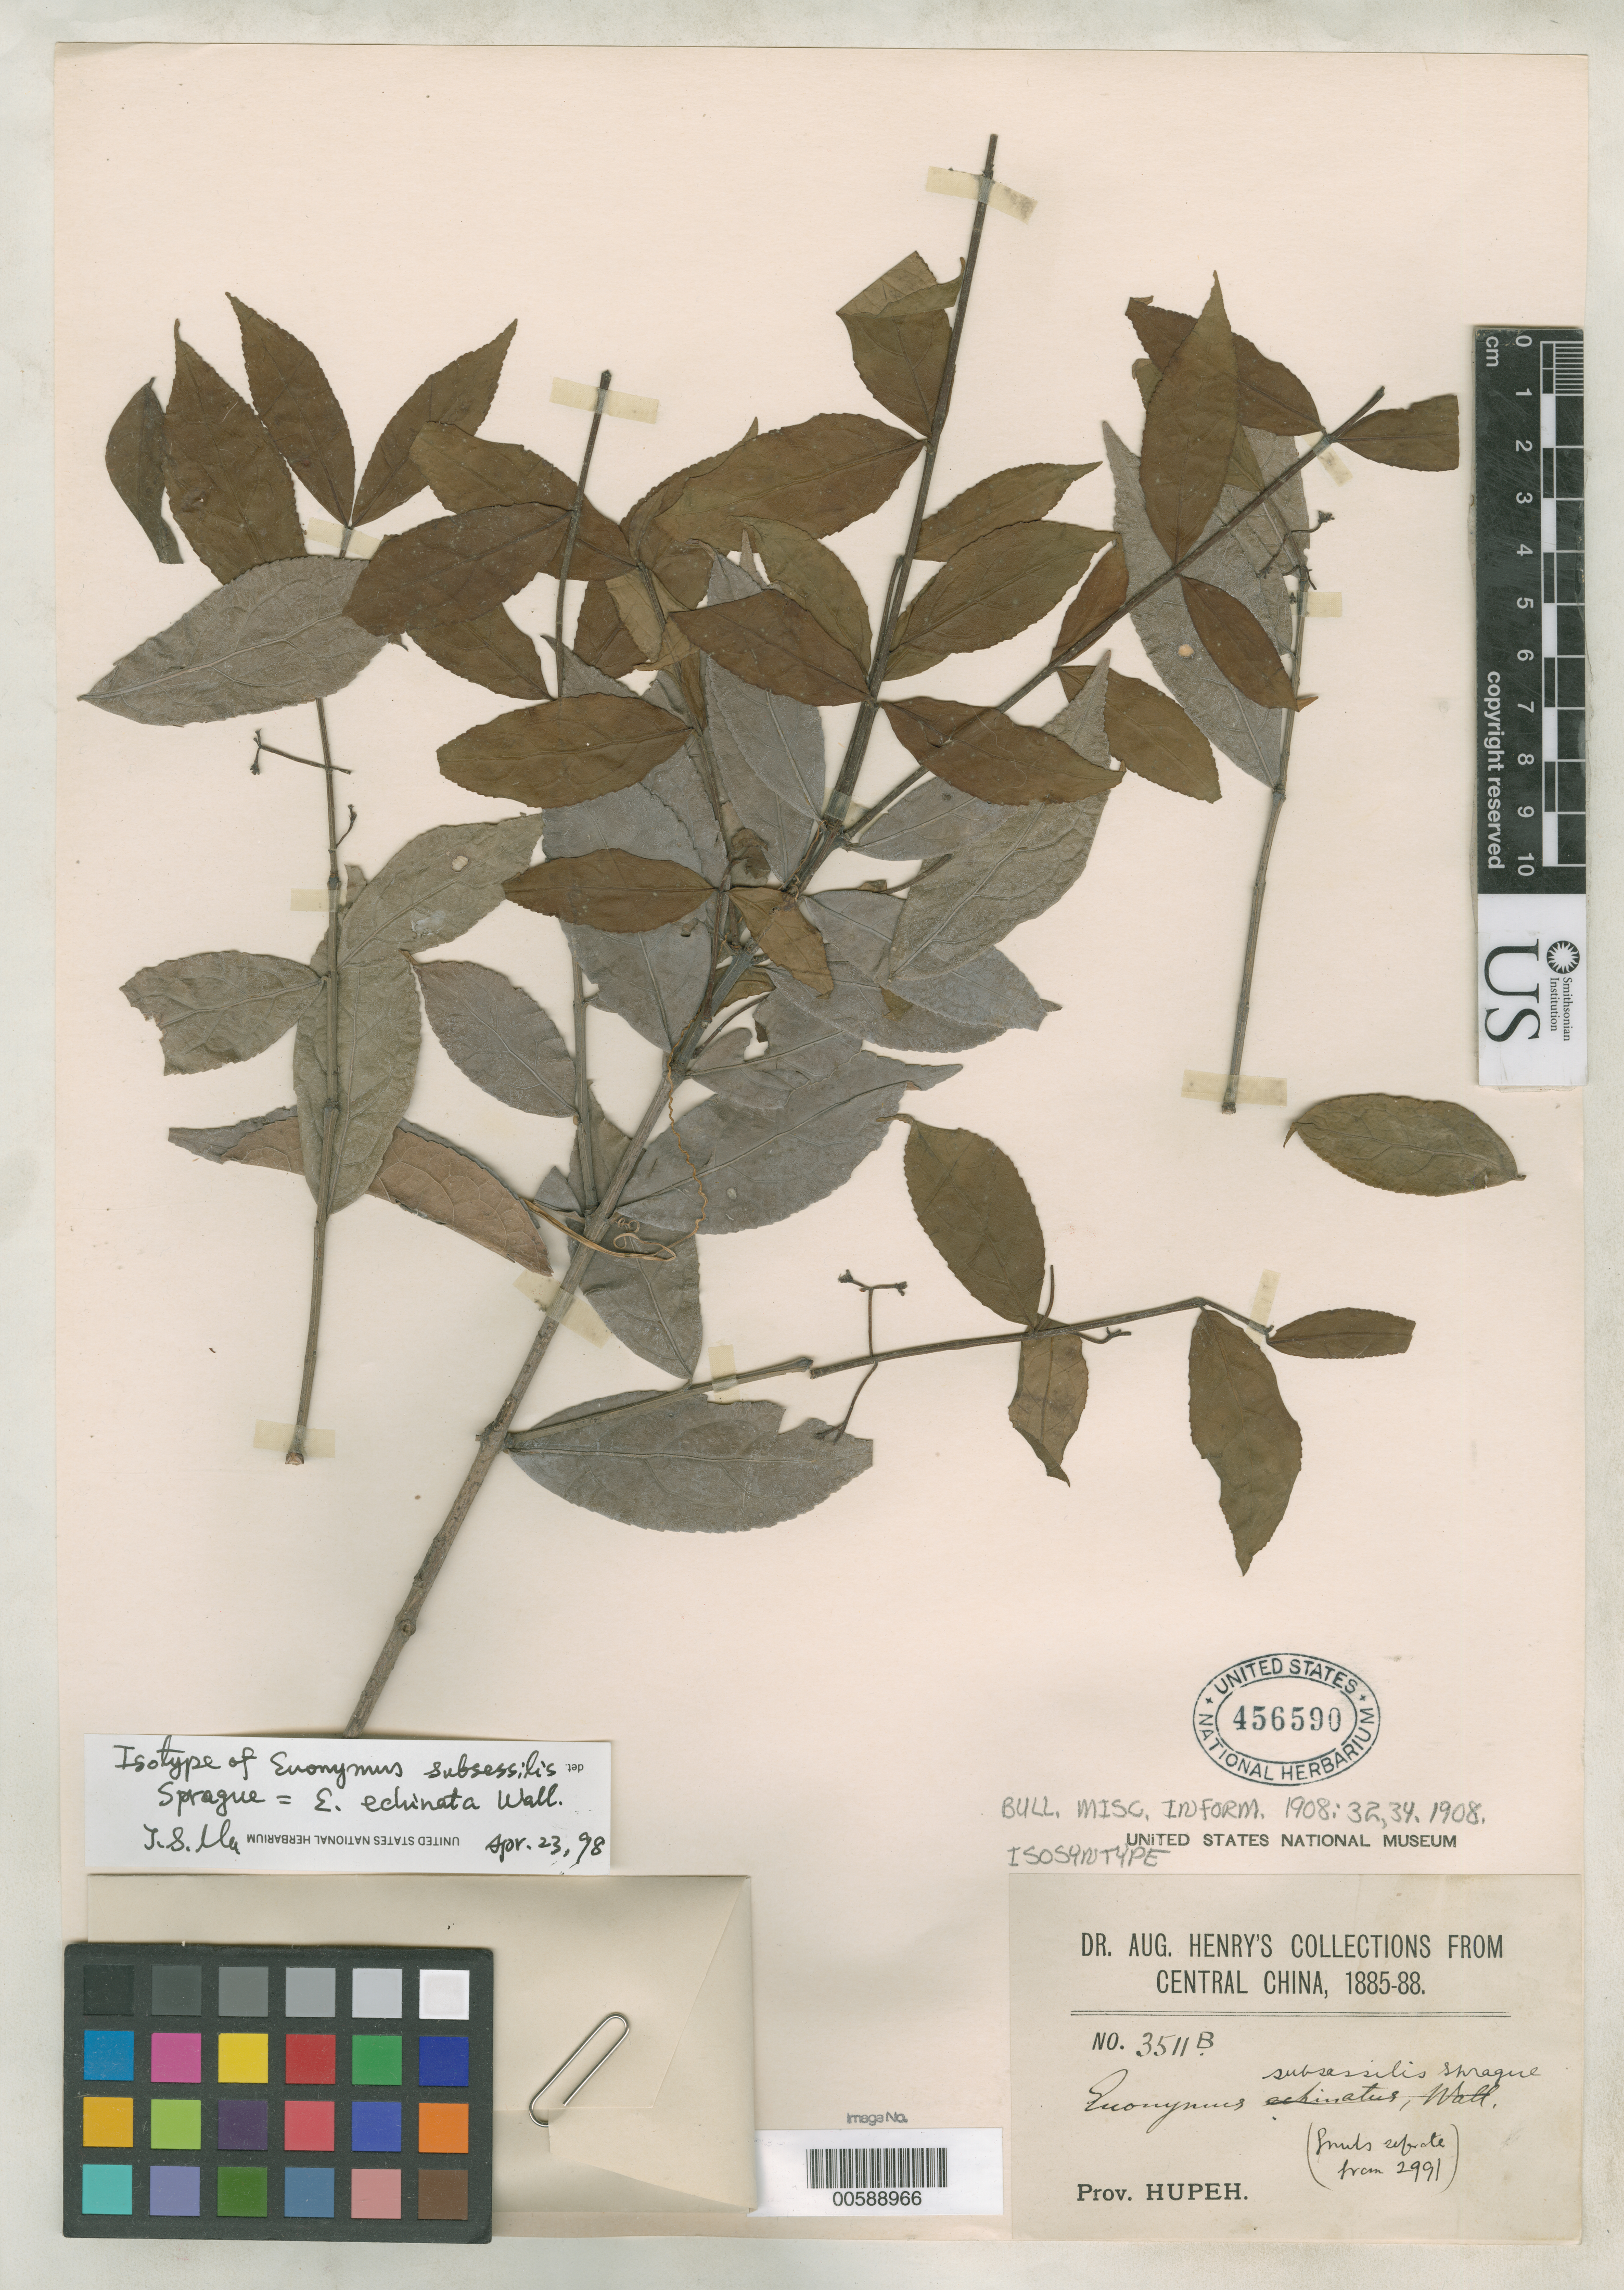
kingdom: Plantae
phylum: Tracheophyta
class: Magnoliopsida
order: Celastrales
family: Celastraceae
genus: Euonymus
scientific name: Euonymus subsessilis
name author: Sprague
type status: Isosyntype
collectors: A. Henry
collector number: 3511 B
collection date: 1885/1888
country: China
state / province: Hubei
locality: Central China. Prov. Hupeh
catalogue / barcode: US 456590